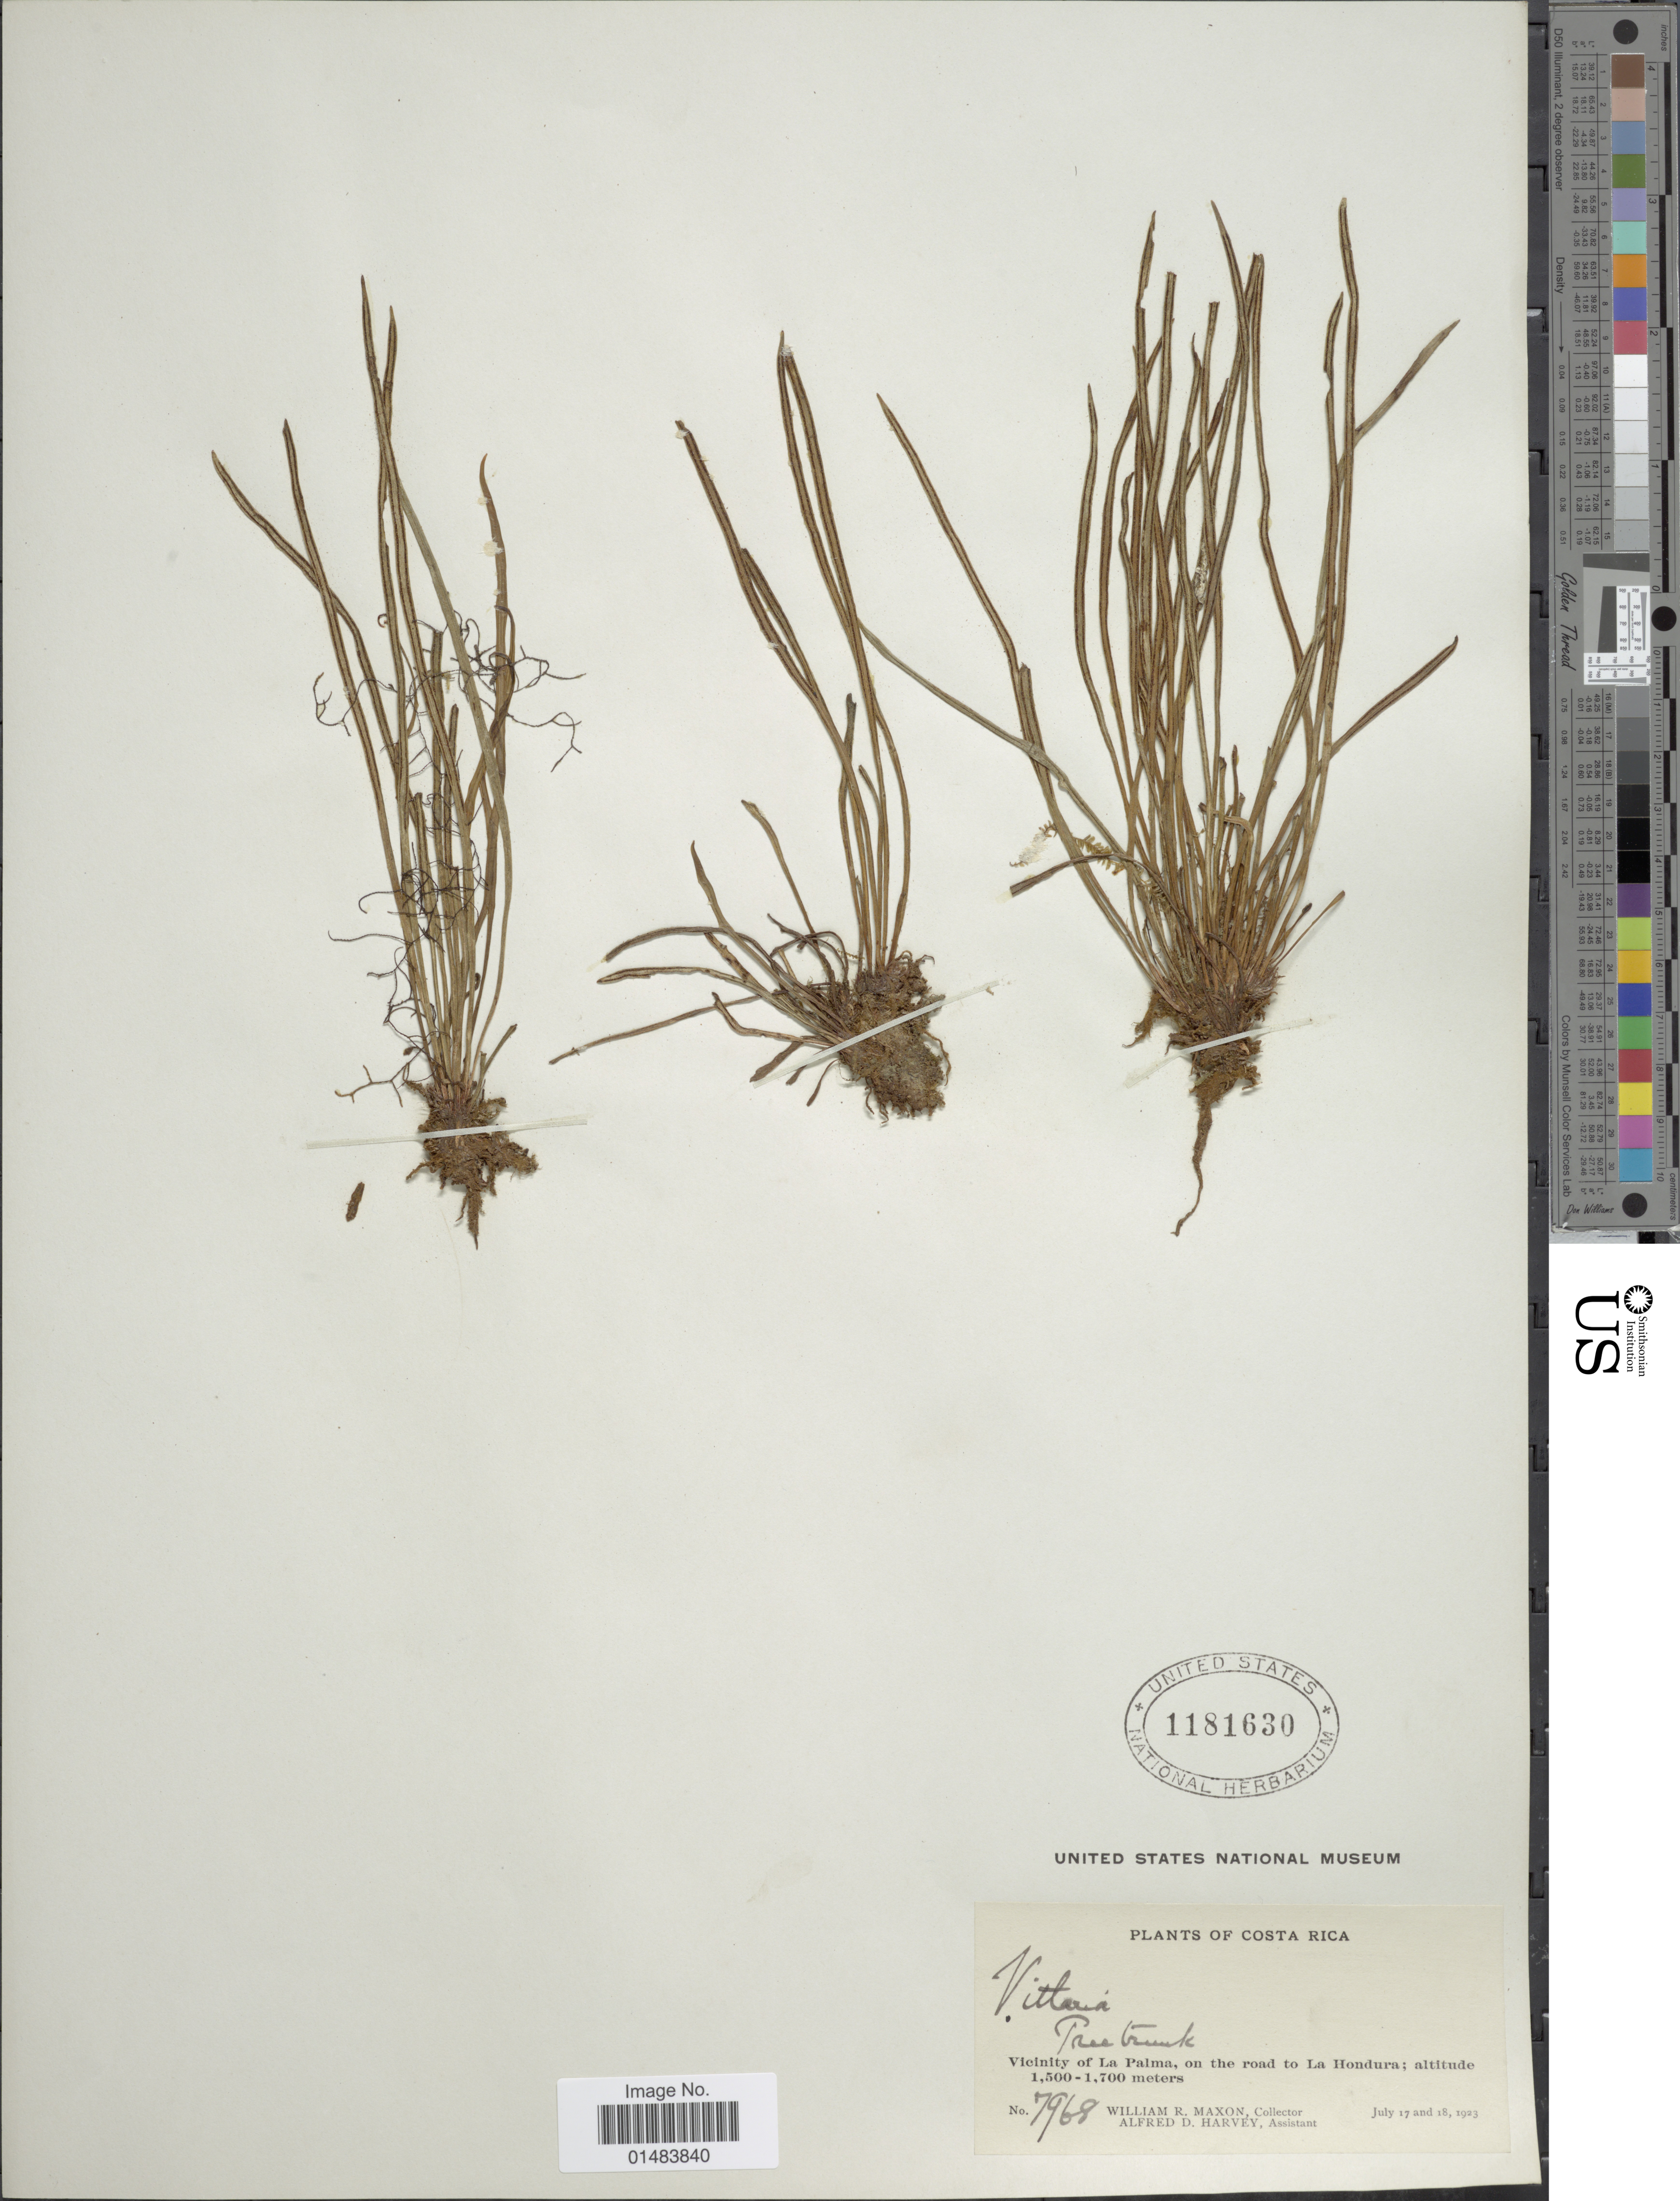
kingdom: Plantae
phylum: Tracheophyta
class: Polypodiopsida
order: Polypodiales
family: Pteridaceae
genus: Vittaria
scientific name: Vittaria sp.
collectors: W. R. Maxon & A. D. Harvey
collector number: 7968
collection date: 1923-07-17/1923-07-18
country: Costa Rica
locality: Vicinity of La Palma, on the road to La Hondura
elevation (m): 1500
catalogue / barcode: US 1181630